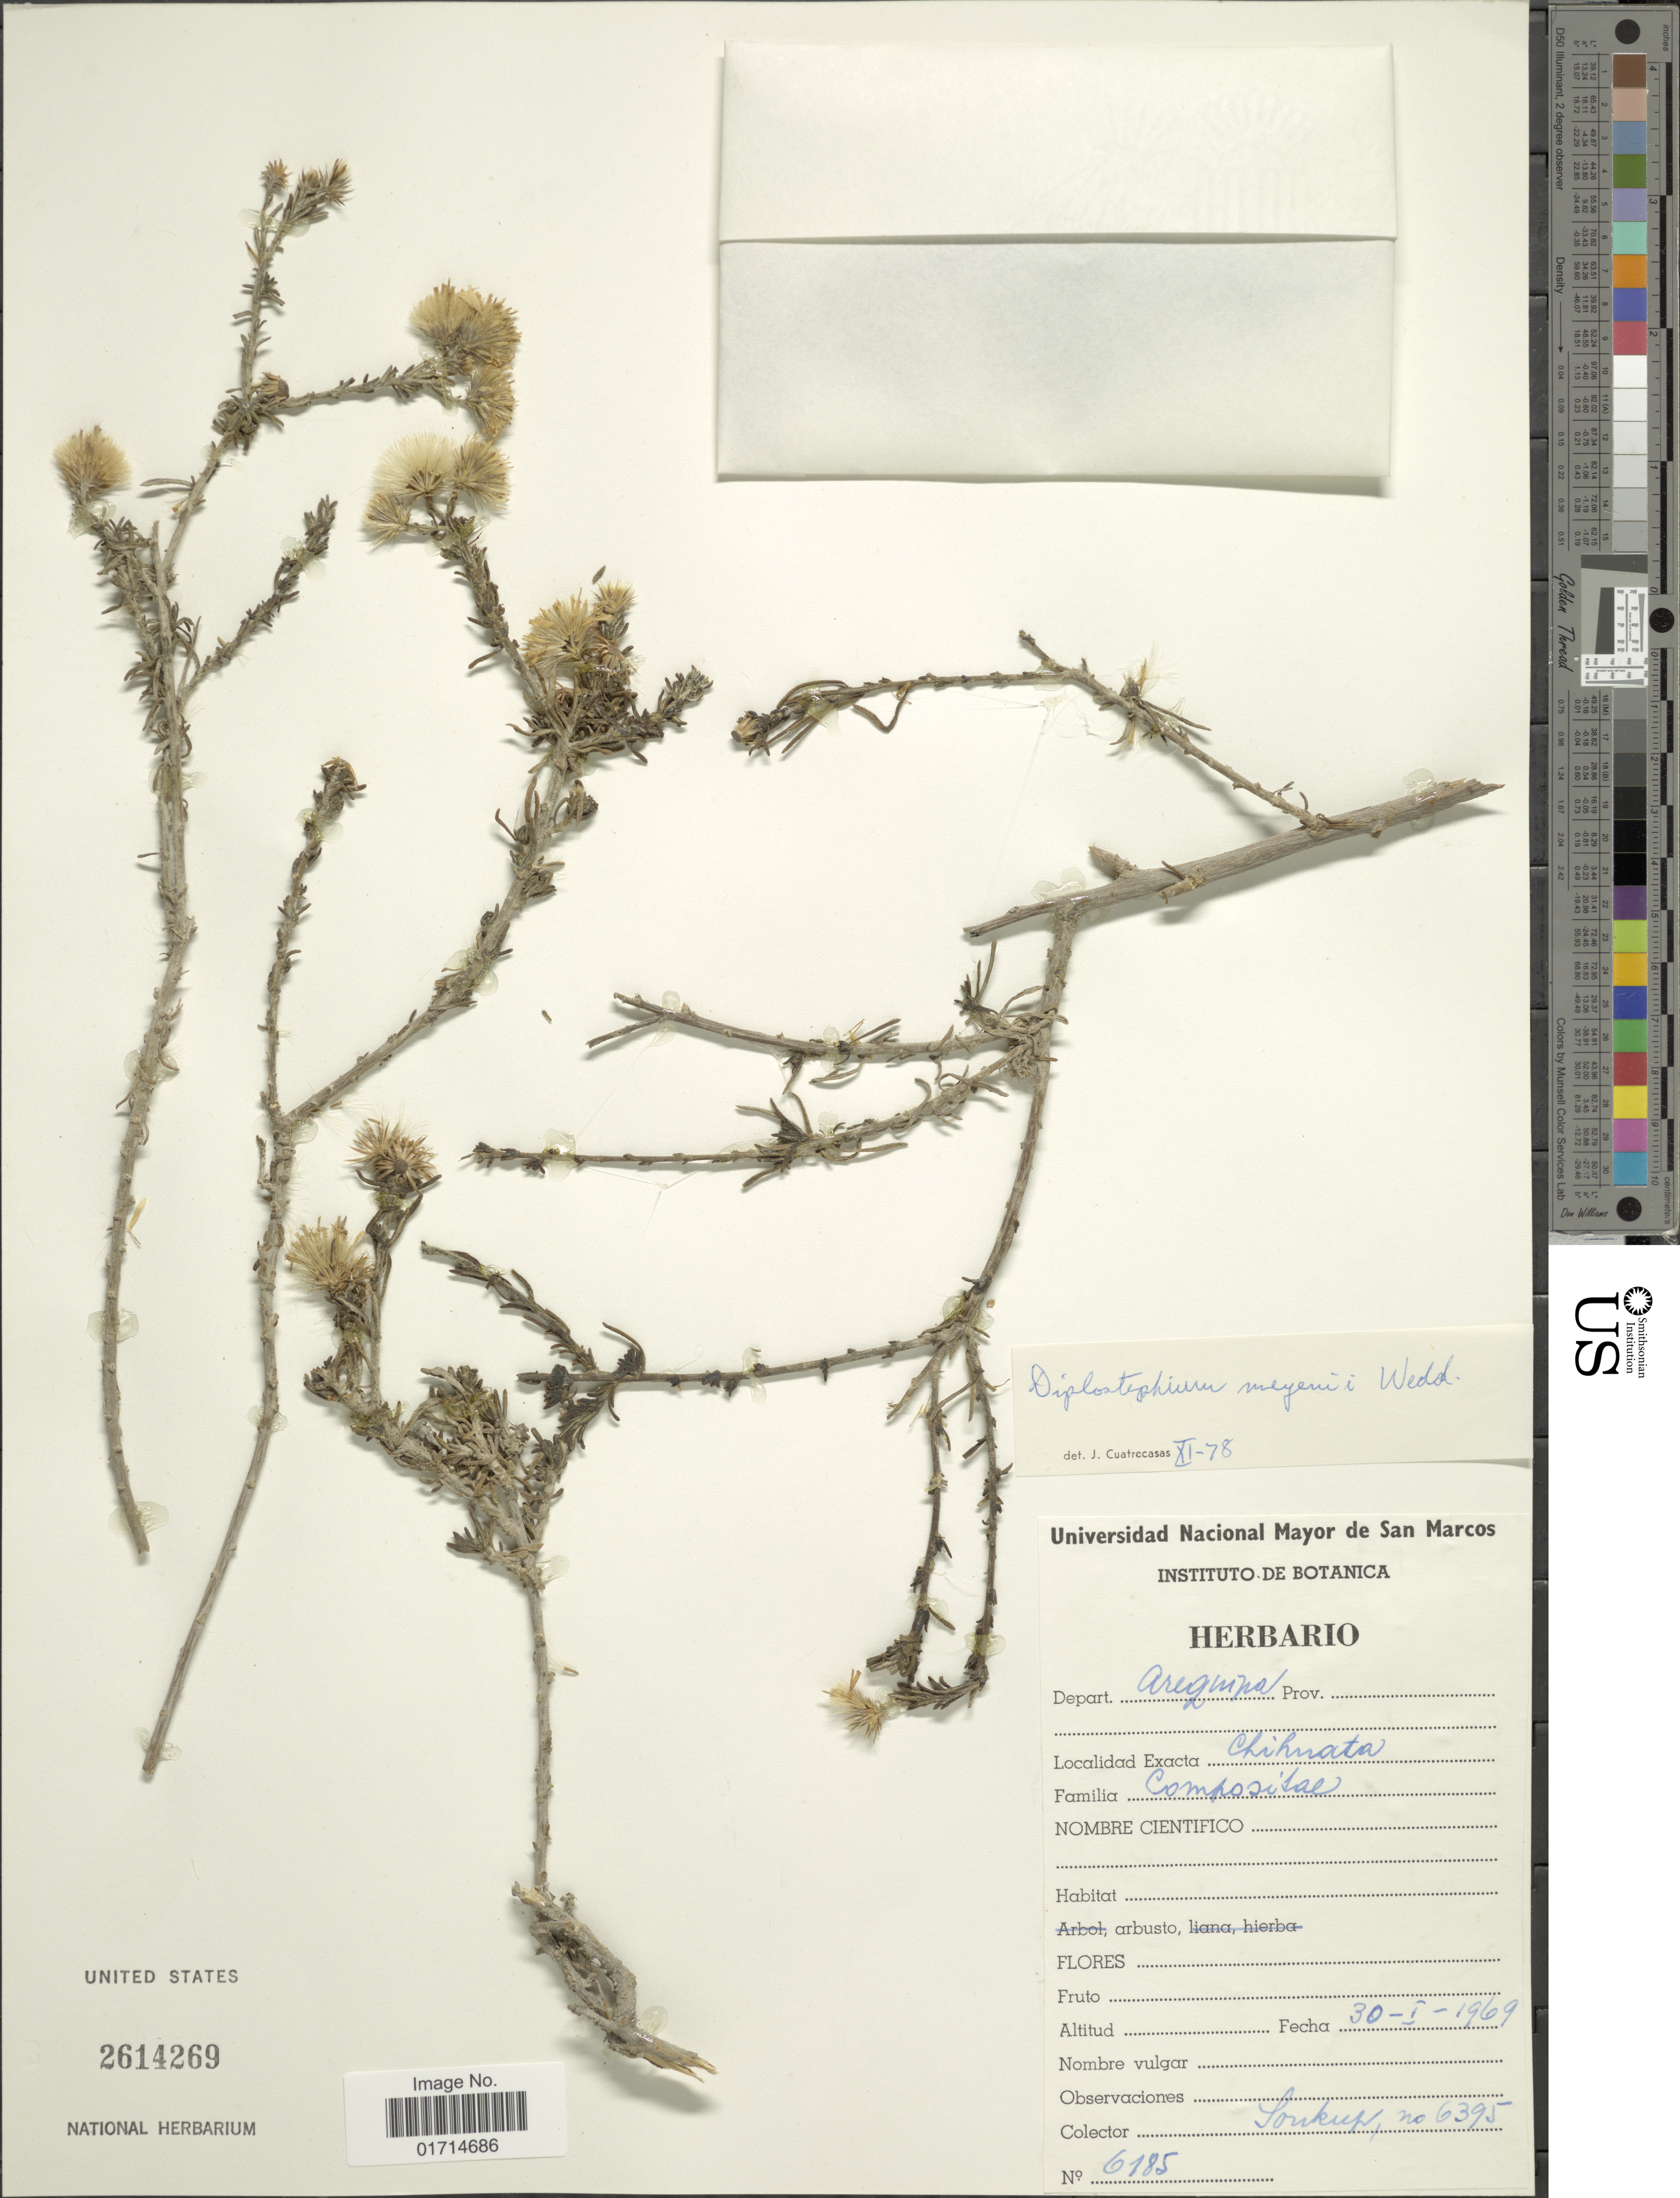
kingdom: Plantae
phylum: Tracheophyta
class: Magnoliopsida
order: Asterales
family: Asteraceae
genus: Diplostephium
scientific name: Diplostephium meyenii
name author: (Sch. Bip. ex Wedd.) S.F. Blake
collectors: -- Soukup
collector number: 6395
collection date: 1969-01-30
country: Peru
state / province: Arequipa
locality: Depart. Arequipa, Chikmata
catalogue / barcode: US 2614269